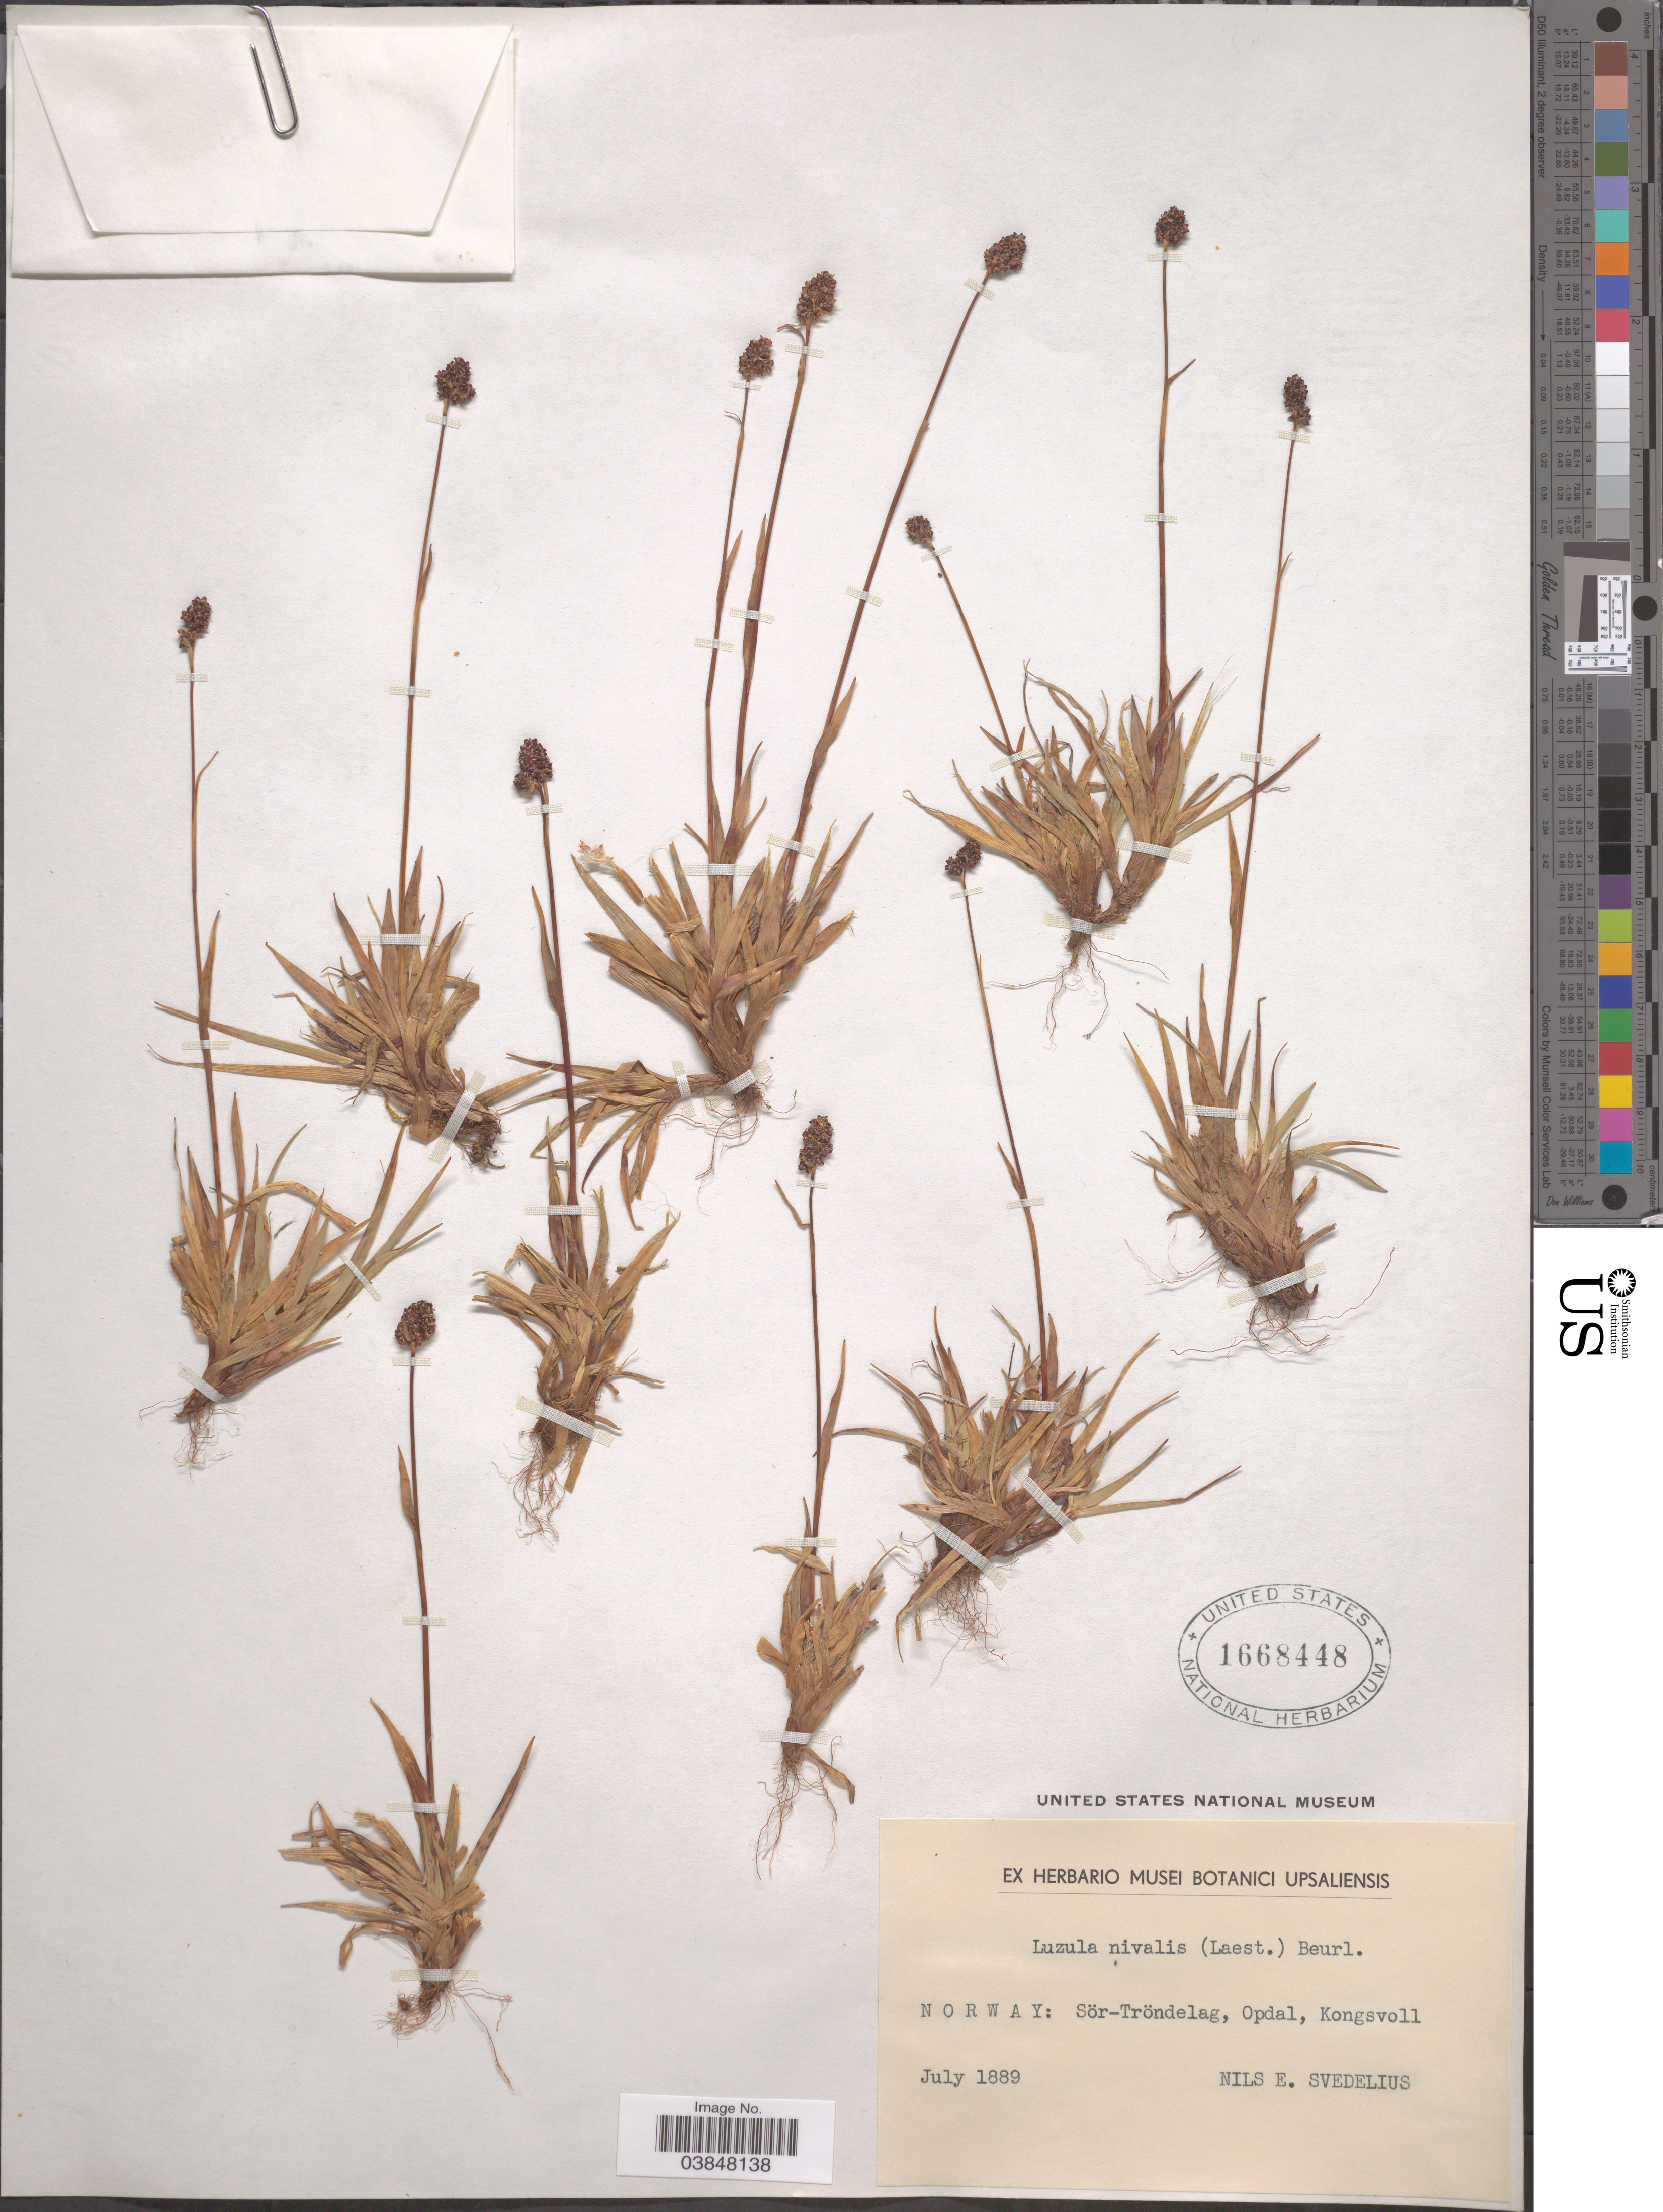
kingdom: Plantae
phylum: Tracheophyta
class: Liliopsida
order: Poales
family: Juncaceae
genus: Luzula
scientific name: Luzula nivalis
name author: (Laest.) Spreng.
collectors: N. Svedelius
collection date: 1889-07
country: Norway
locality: Sör-Tröndelag, Opdal, Kongsvoll.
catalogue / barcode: US 1668448